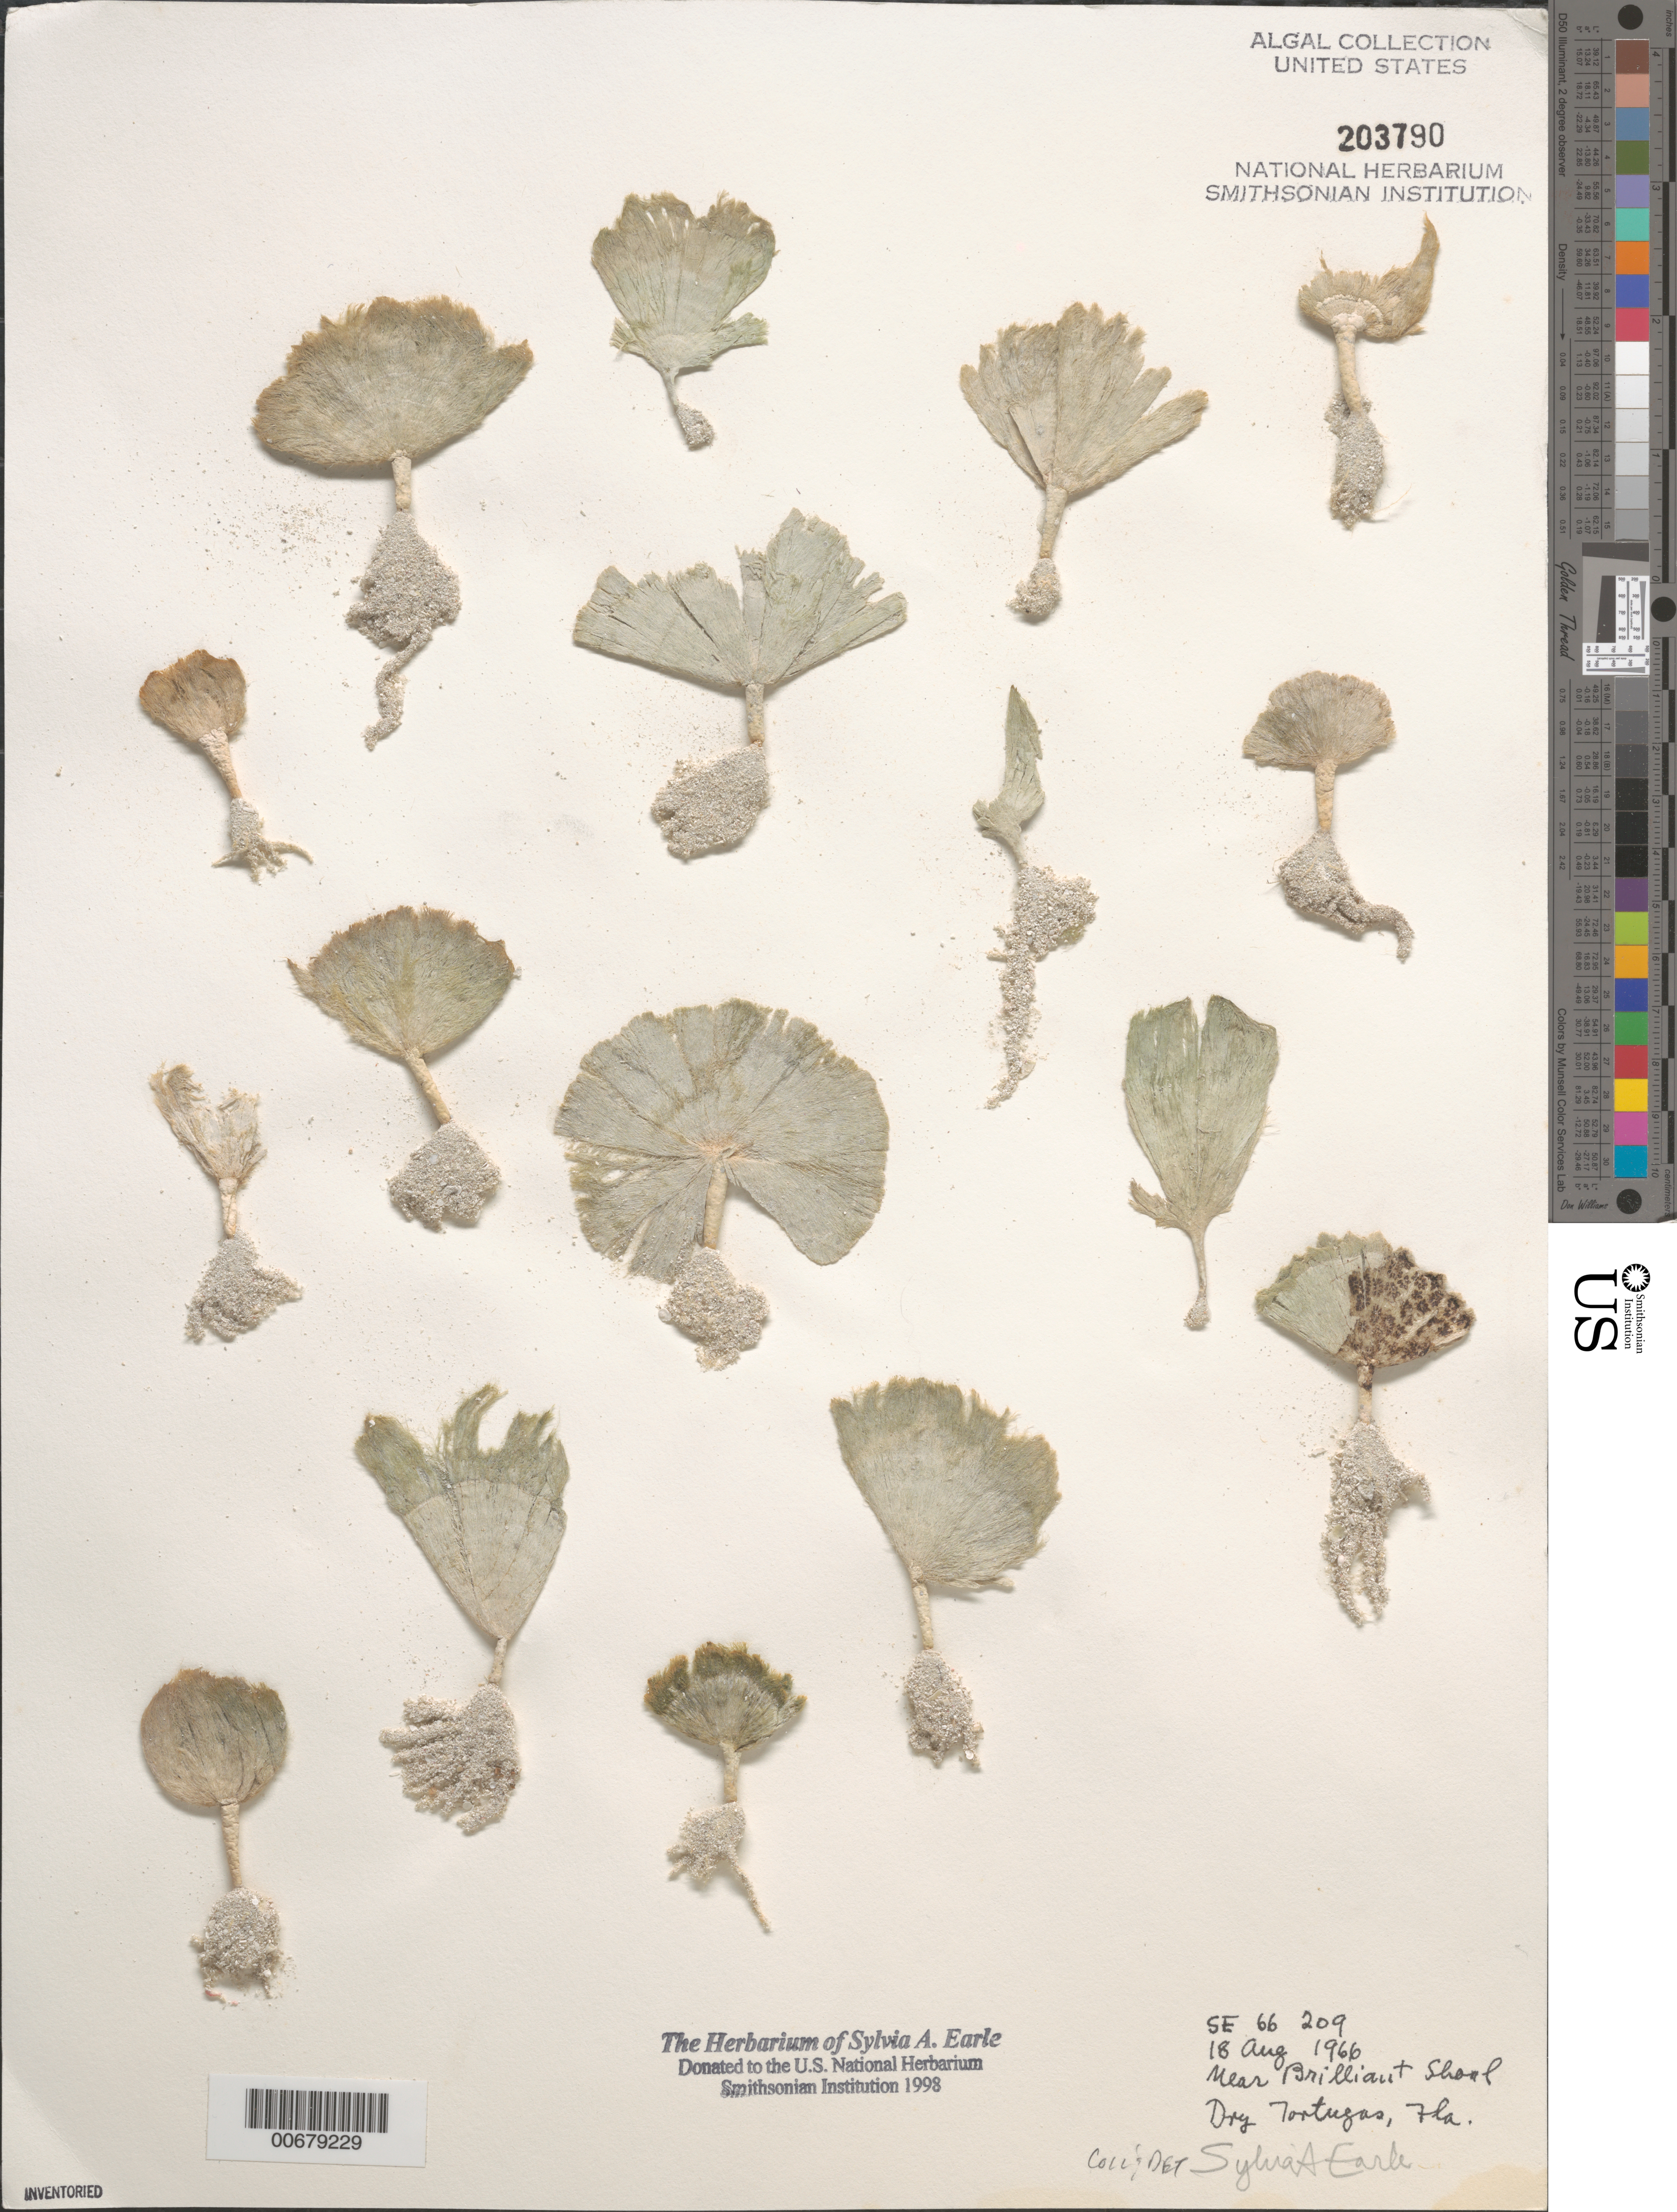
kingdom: Plantae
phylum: Chlorophyta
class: Ulvophyceae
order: Bryopsidales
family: Udoteaceae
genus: Udotea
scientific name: Udotea cyathiformis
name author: Decne.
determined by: Earle, S. A.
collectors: S. A. Earle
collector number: SE 66209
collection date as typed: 18 Aug 1966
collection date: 1966-08-18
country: United States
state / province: Florida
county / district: Monroe County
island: Dry Tortugas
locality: Near Brilliant Shoal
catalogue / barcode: US 203790